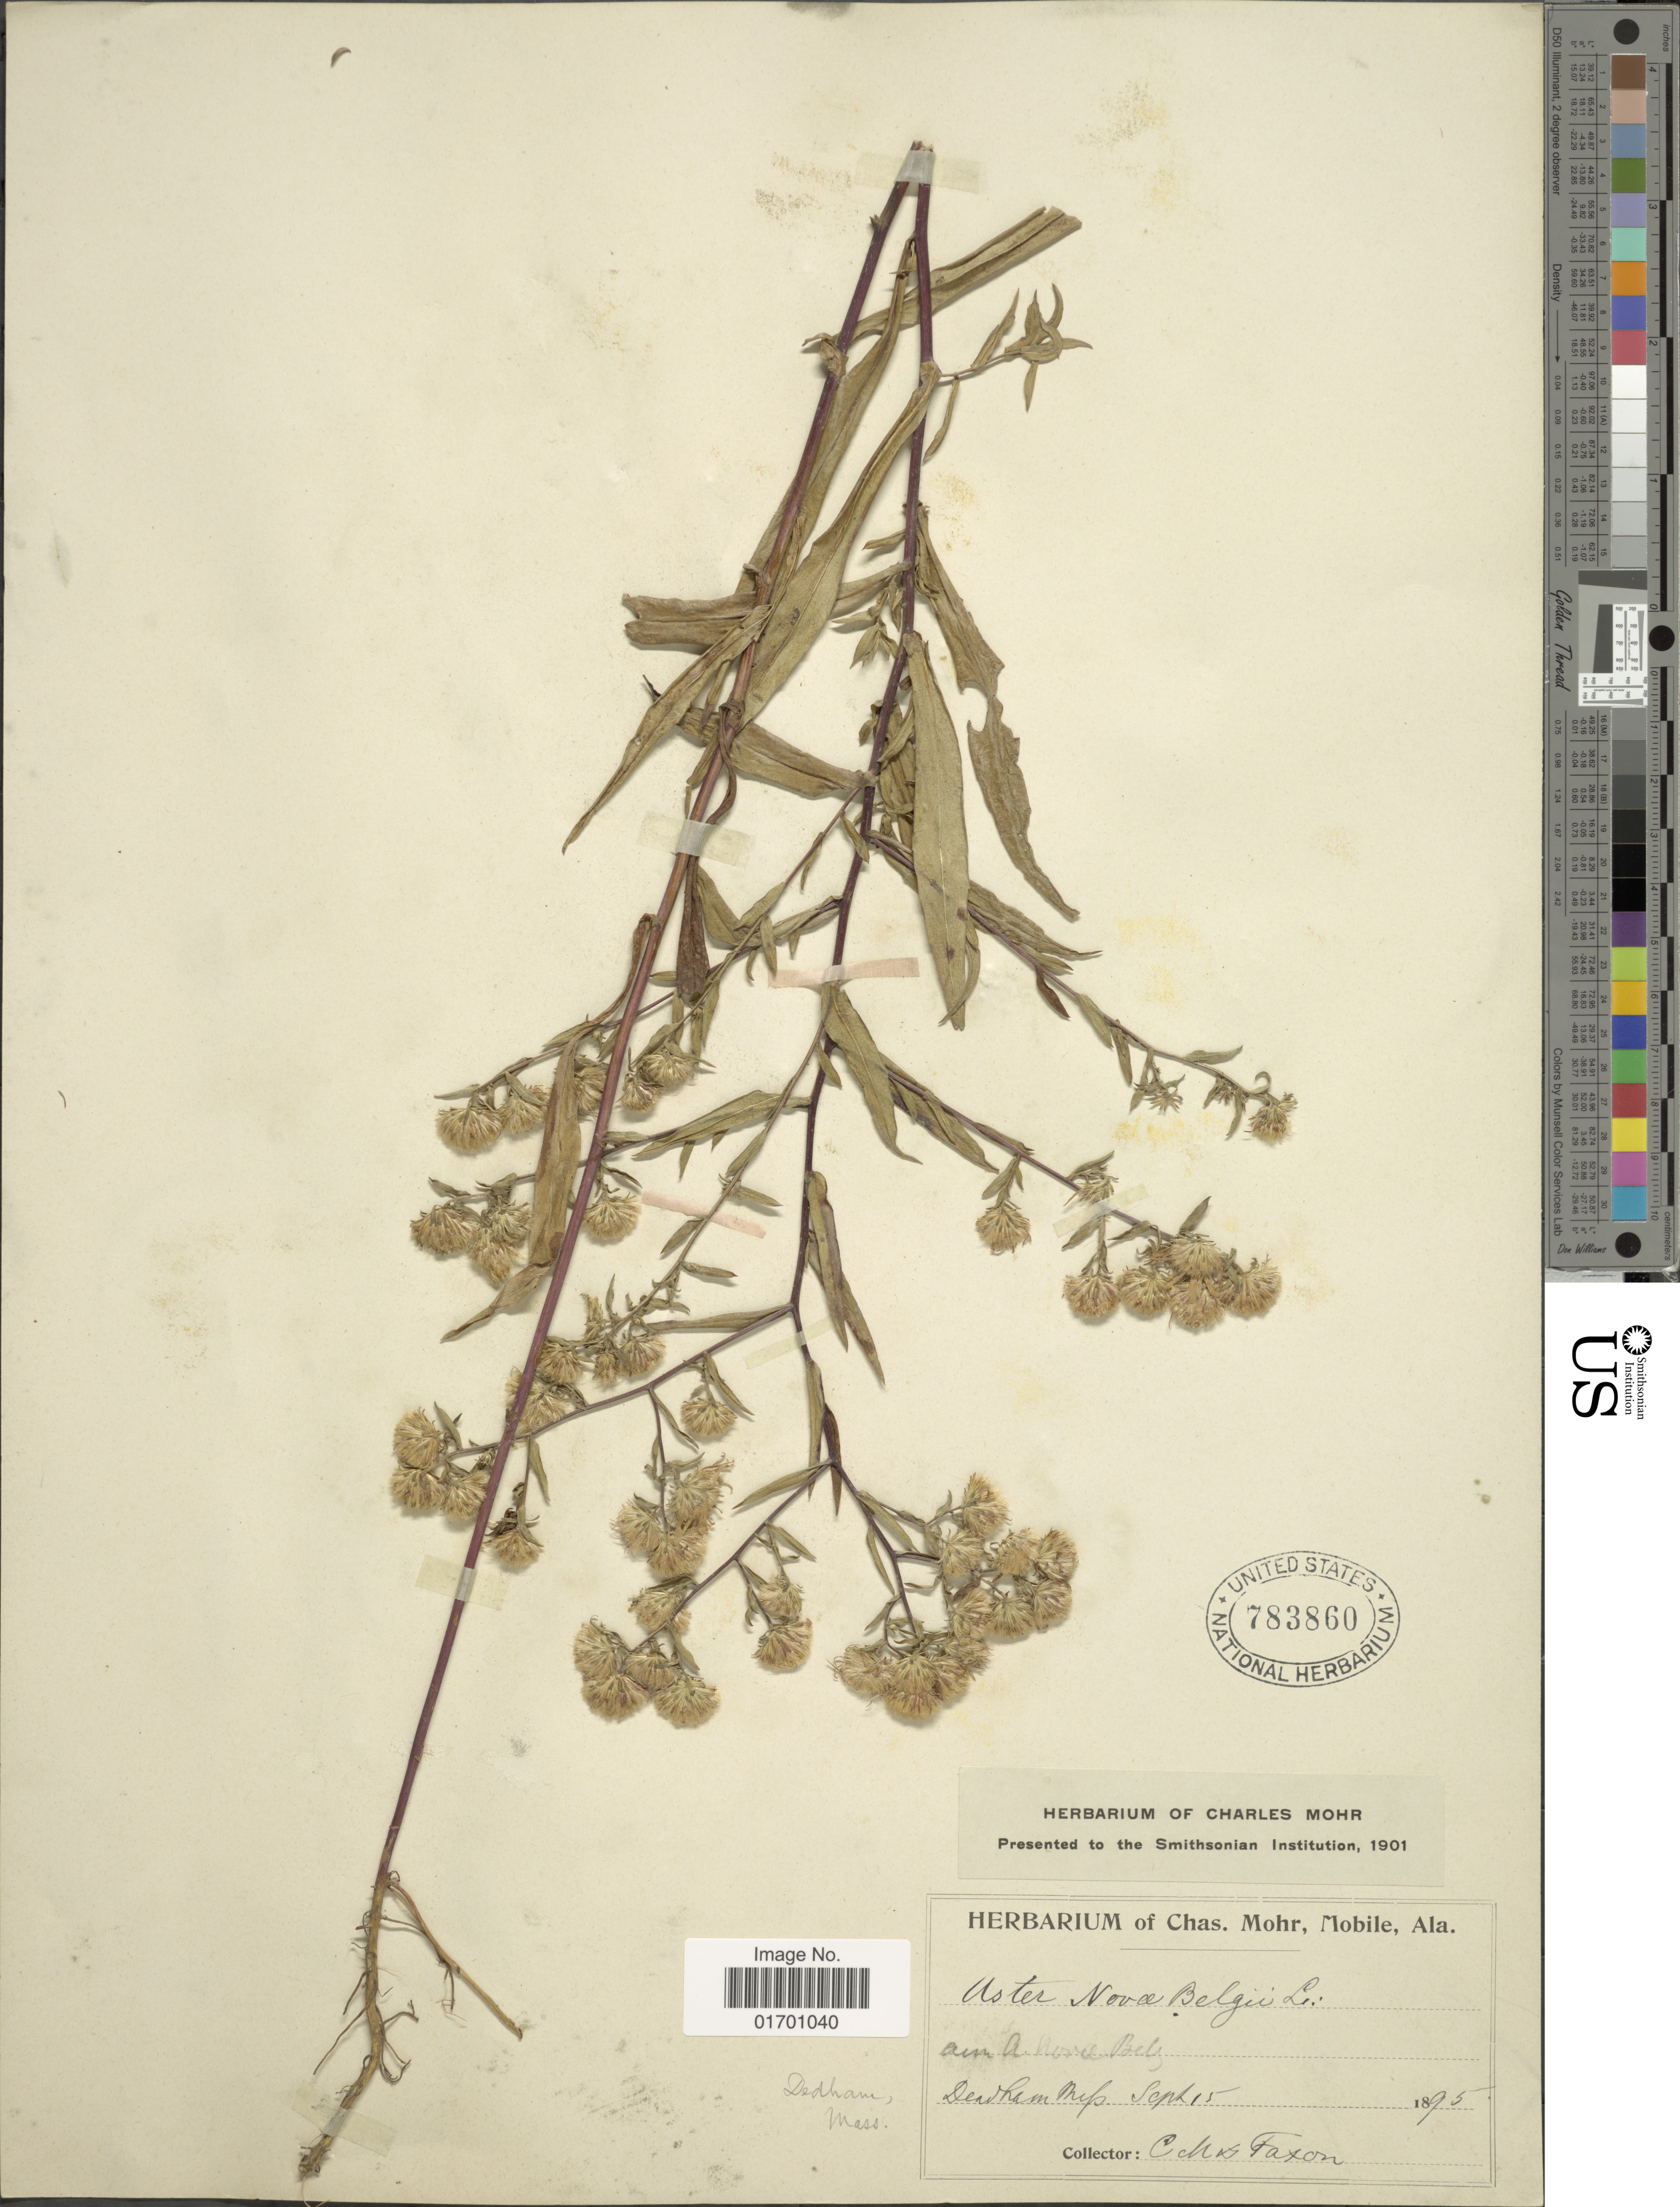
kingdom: Plantae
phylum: Tracheophyta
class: Magnoliopsida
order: Asterales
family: Asteraceae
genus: Symphyotrichum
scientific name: Symphyotrichum novi-belgii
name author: (L.) G.L. Nesom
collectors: C. Faxon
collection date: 1895-09-15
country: United States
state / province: Massachusetts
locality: Dedham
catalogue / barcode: US 783860